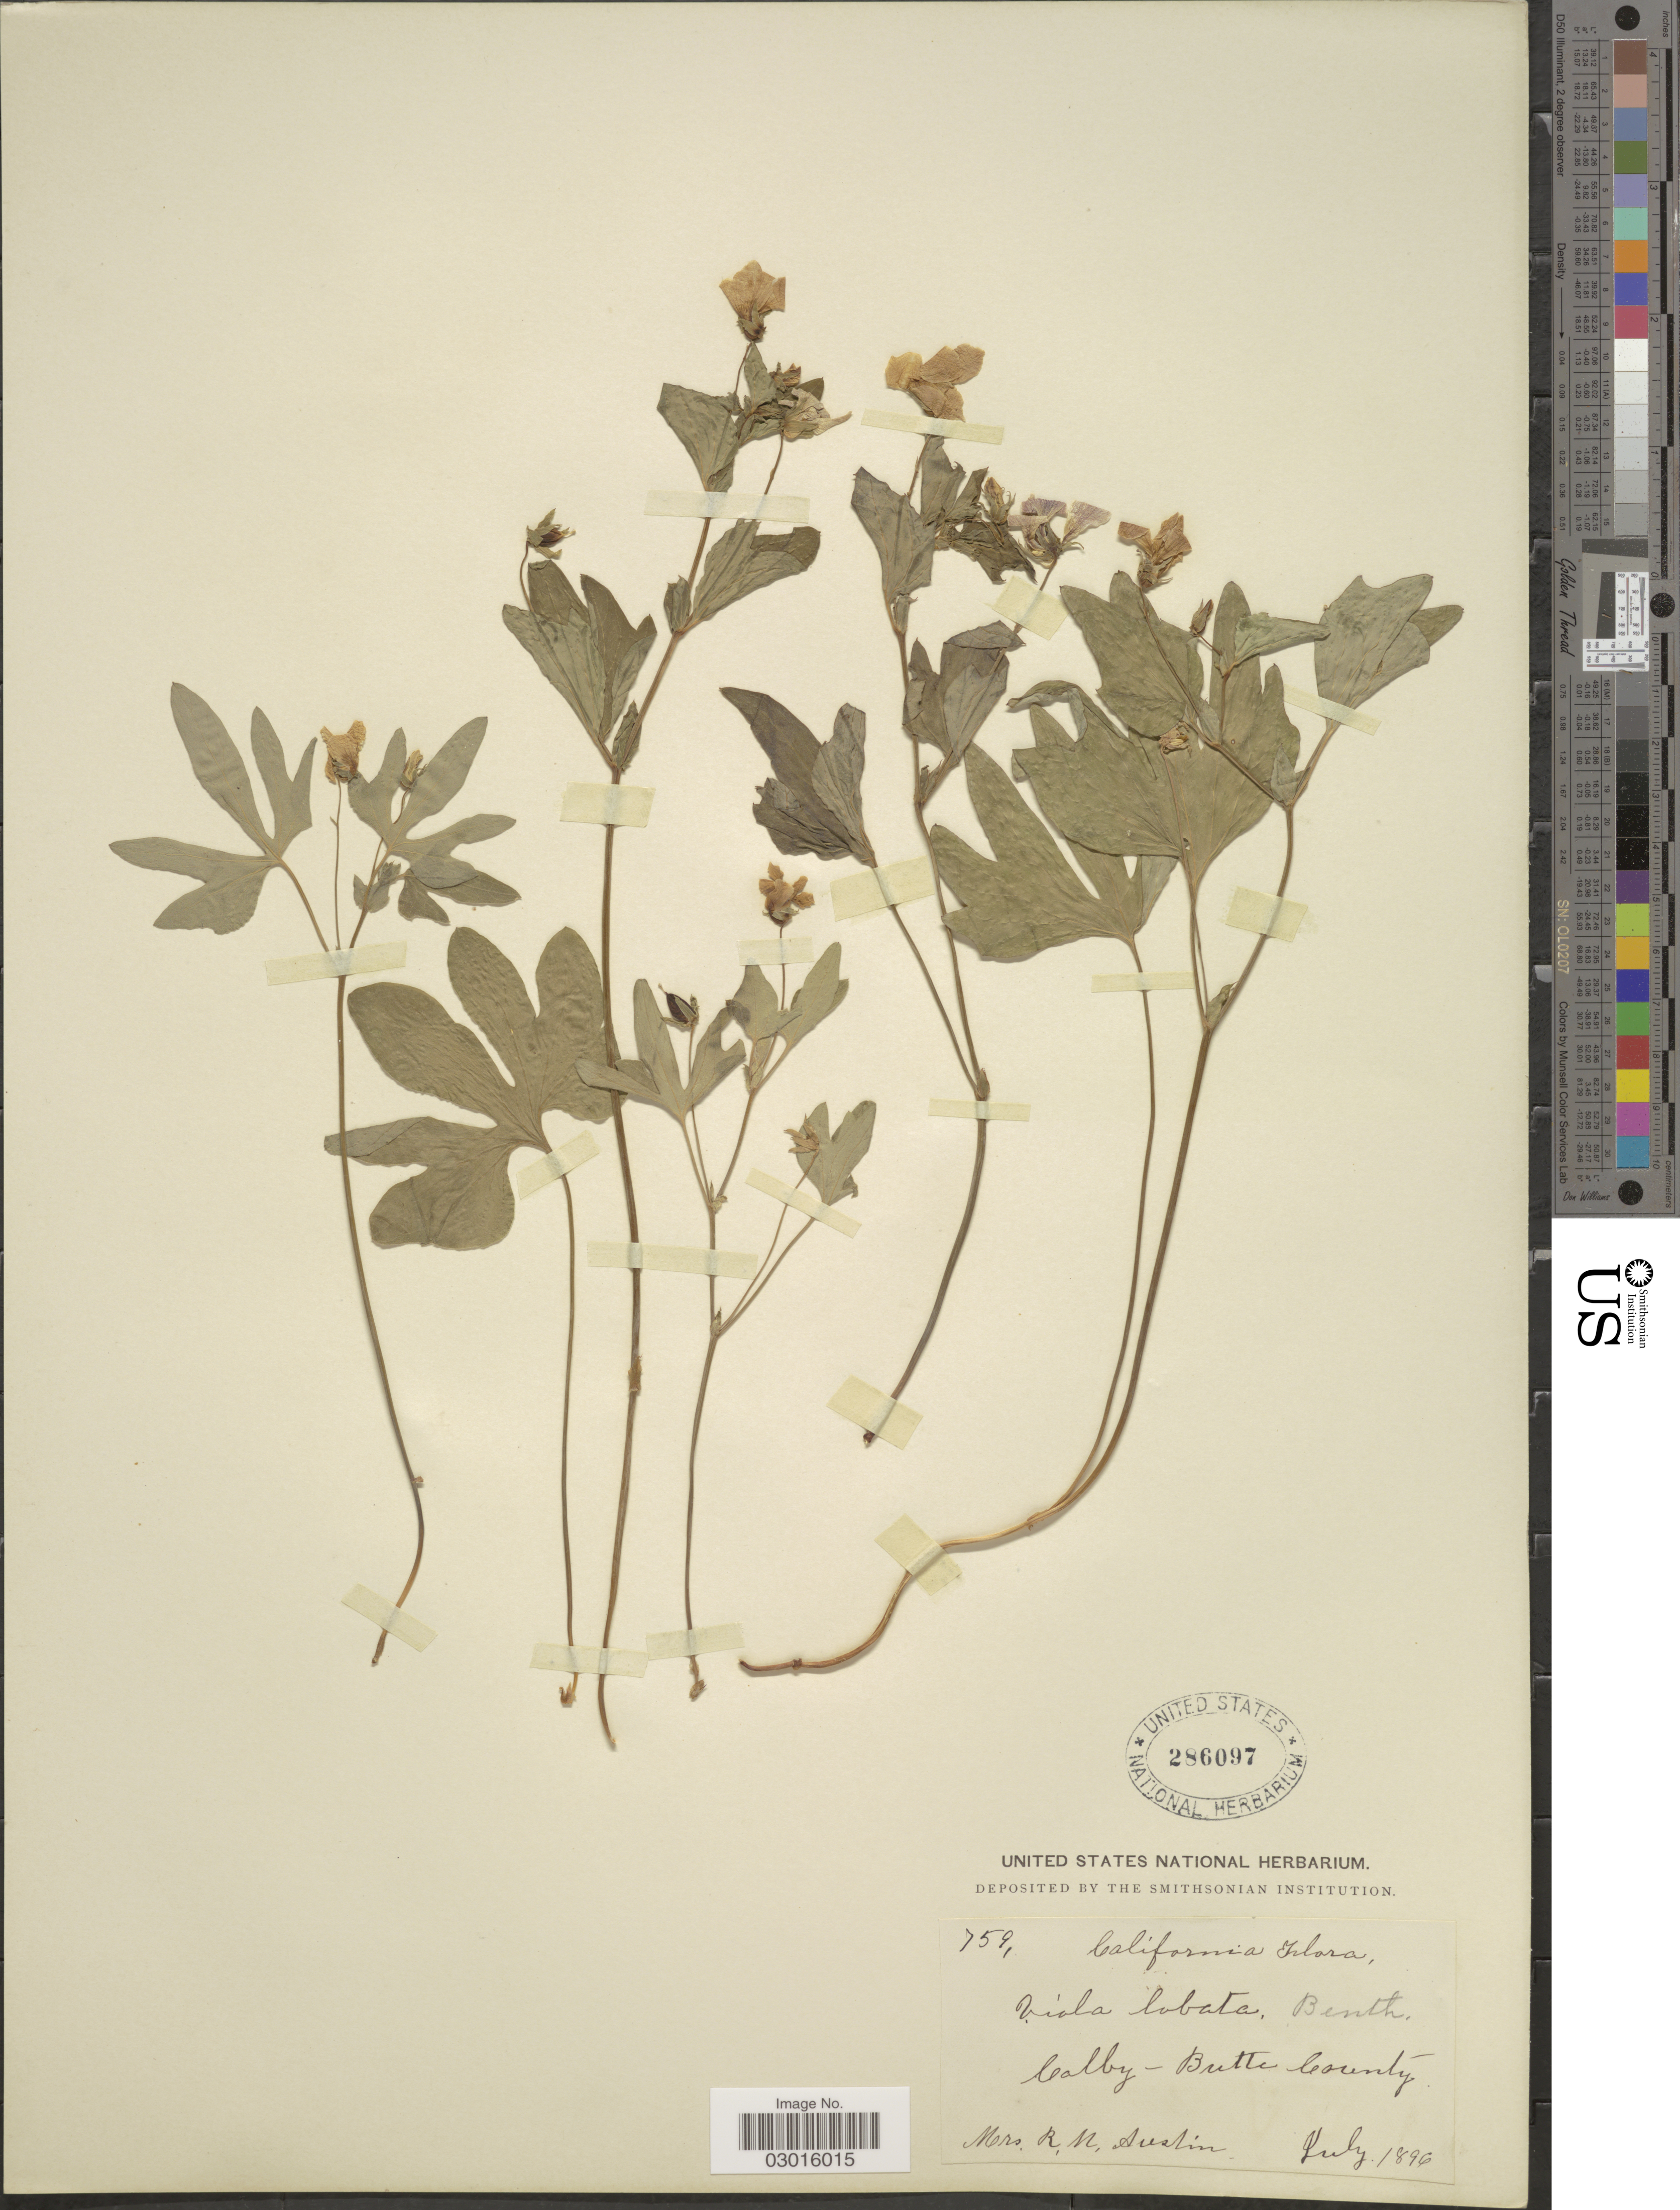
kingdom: Plantae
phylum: Tracheophyta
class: Magnoliopsida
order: Malpighiales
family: Violaceae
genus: Viola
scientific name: Viola lobata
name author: Benth.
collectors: R. Austin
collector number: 759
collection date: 1896-07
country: United States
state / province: California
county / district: Butte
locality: Colby-Butte County.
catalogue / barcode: US 286097